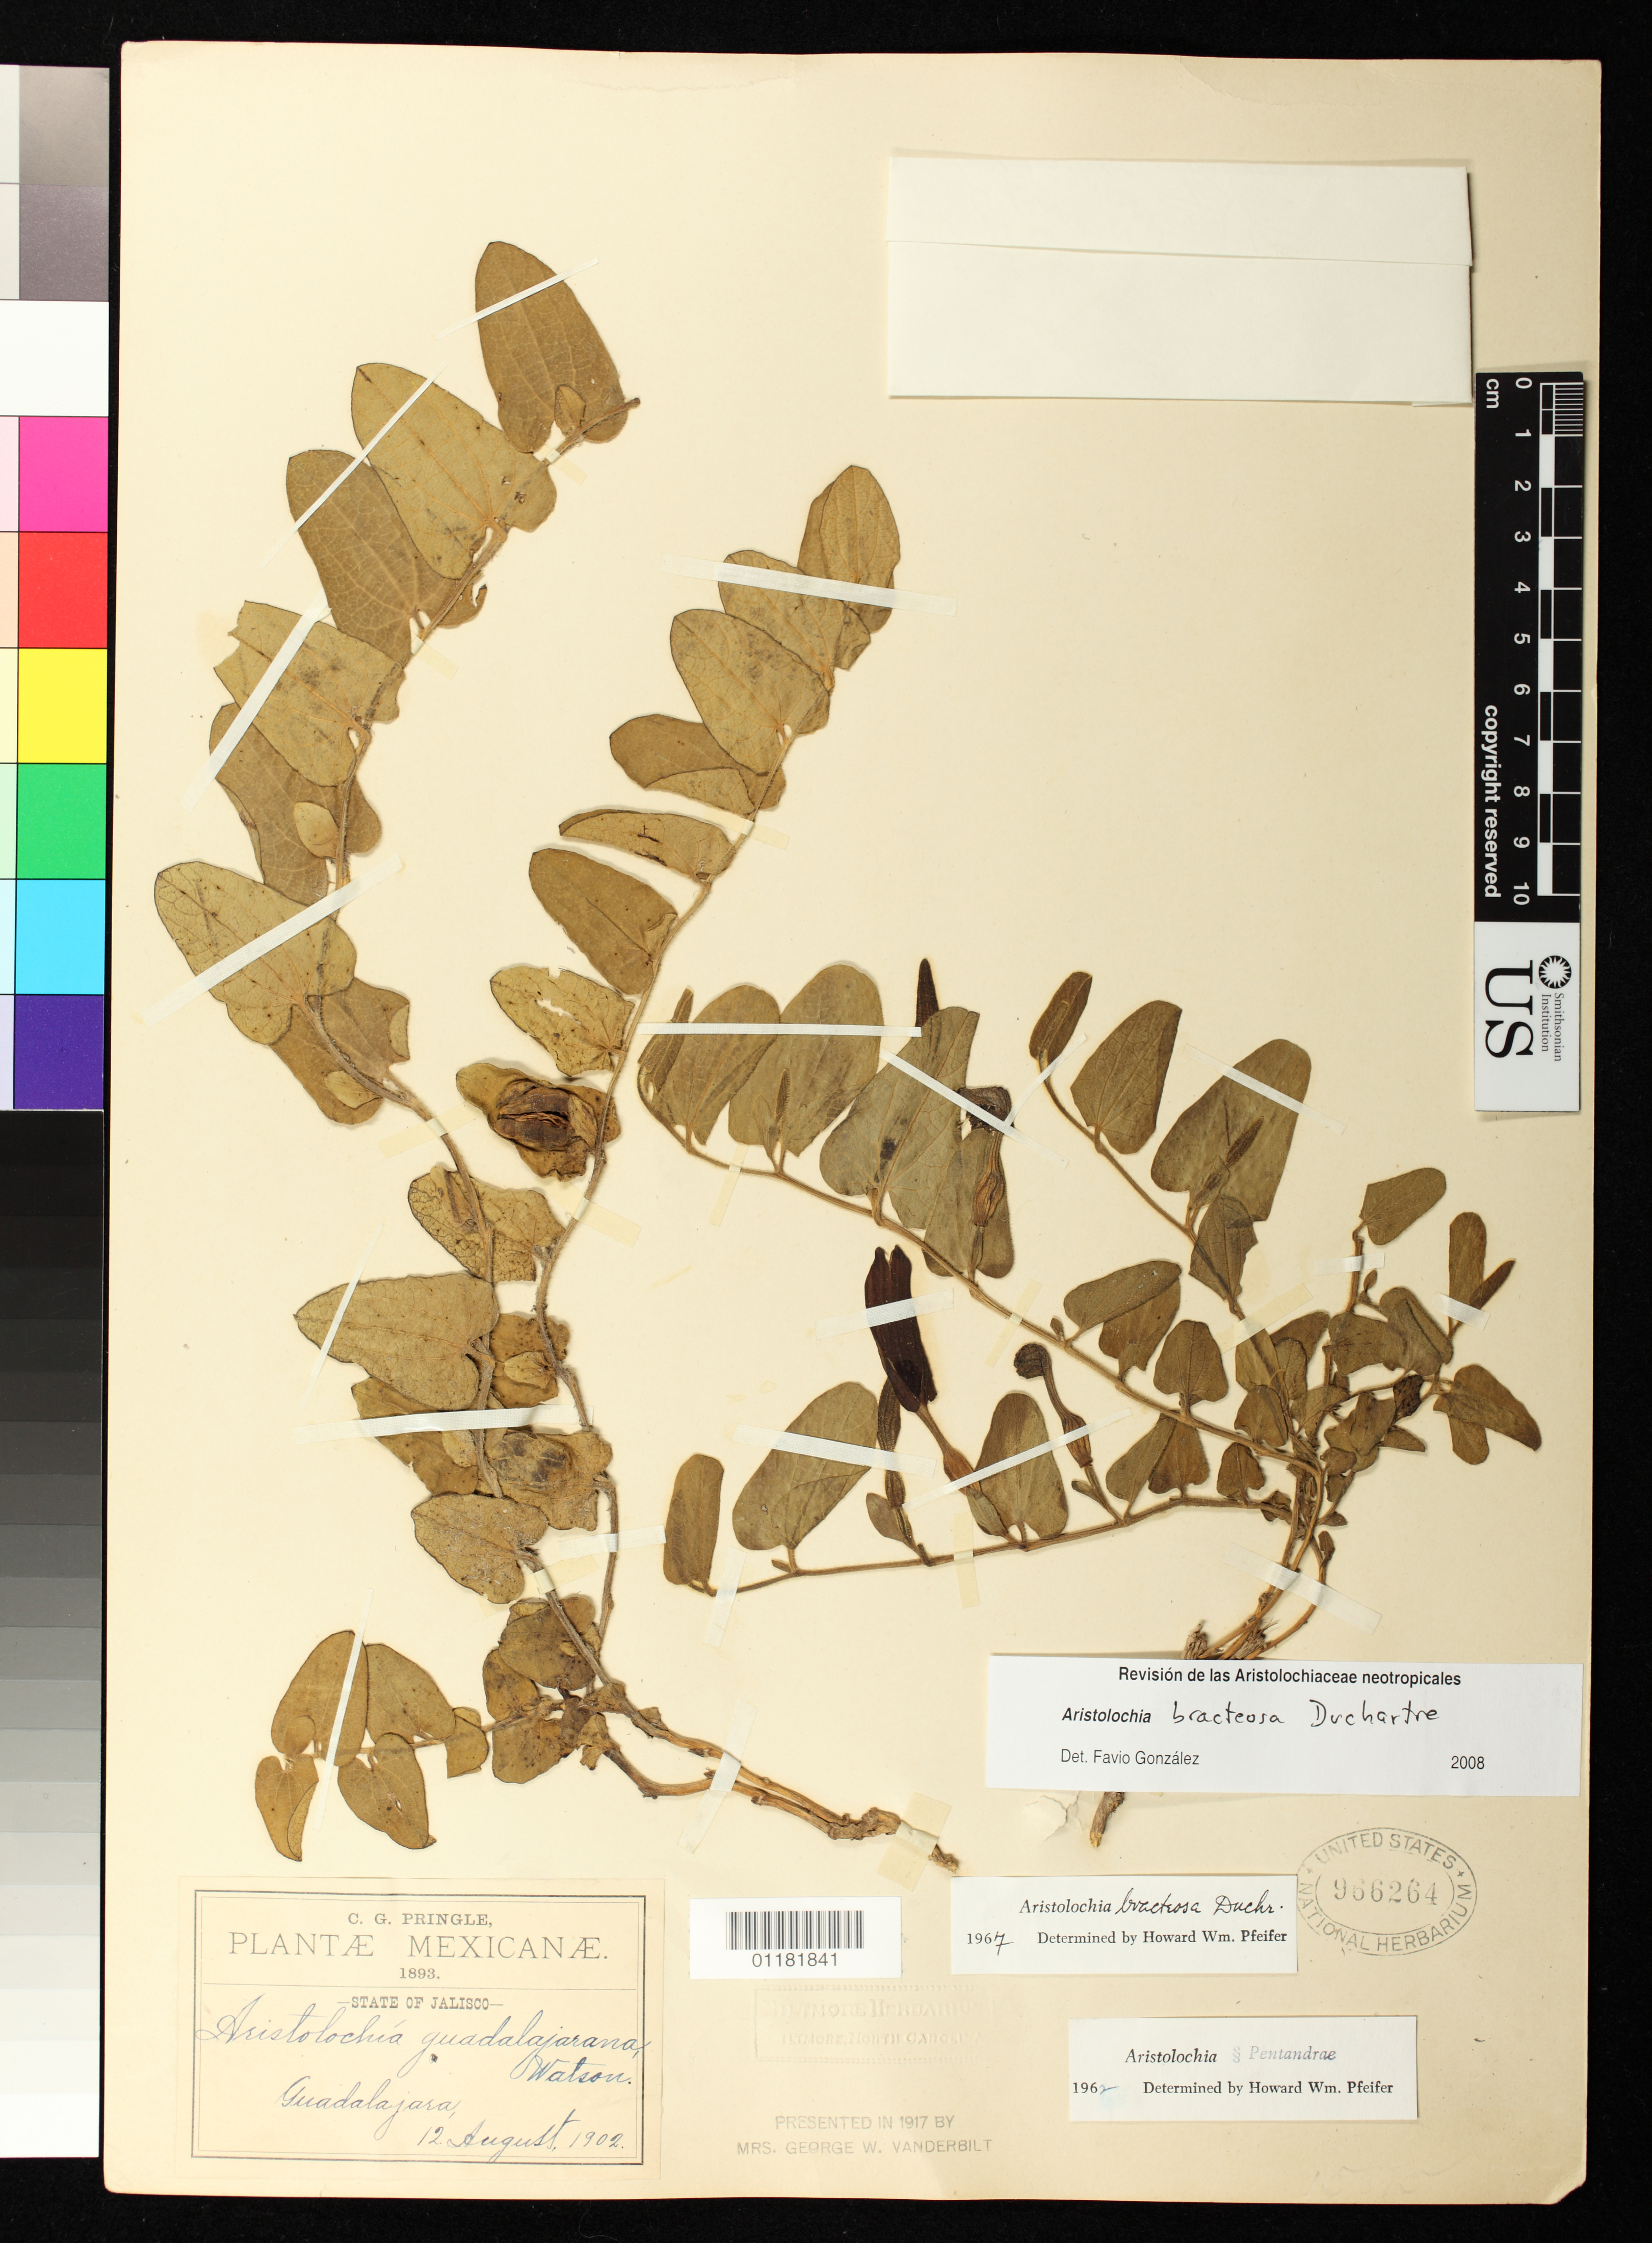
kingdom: Plantae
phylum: Tracheophyta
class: Magnoliopsida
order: Piperales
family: Aristolochiaceae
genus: Aristolochia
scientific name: Aristolochia bracteosa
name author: Duch.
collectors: C. G. Pringle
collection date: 1902-08-12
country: Mexico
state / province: Jalisco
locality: Guadalajara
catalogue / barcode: US 966264